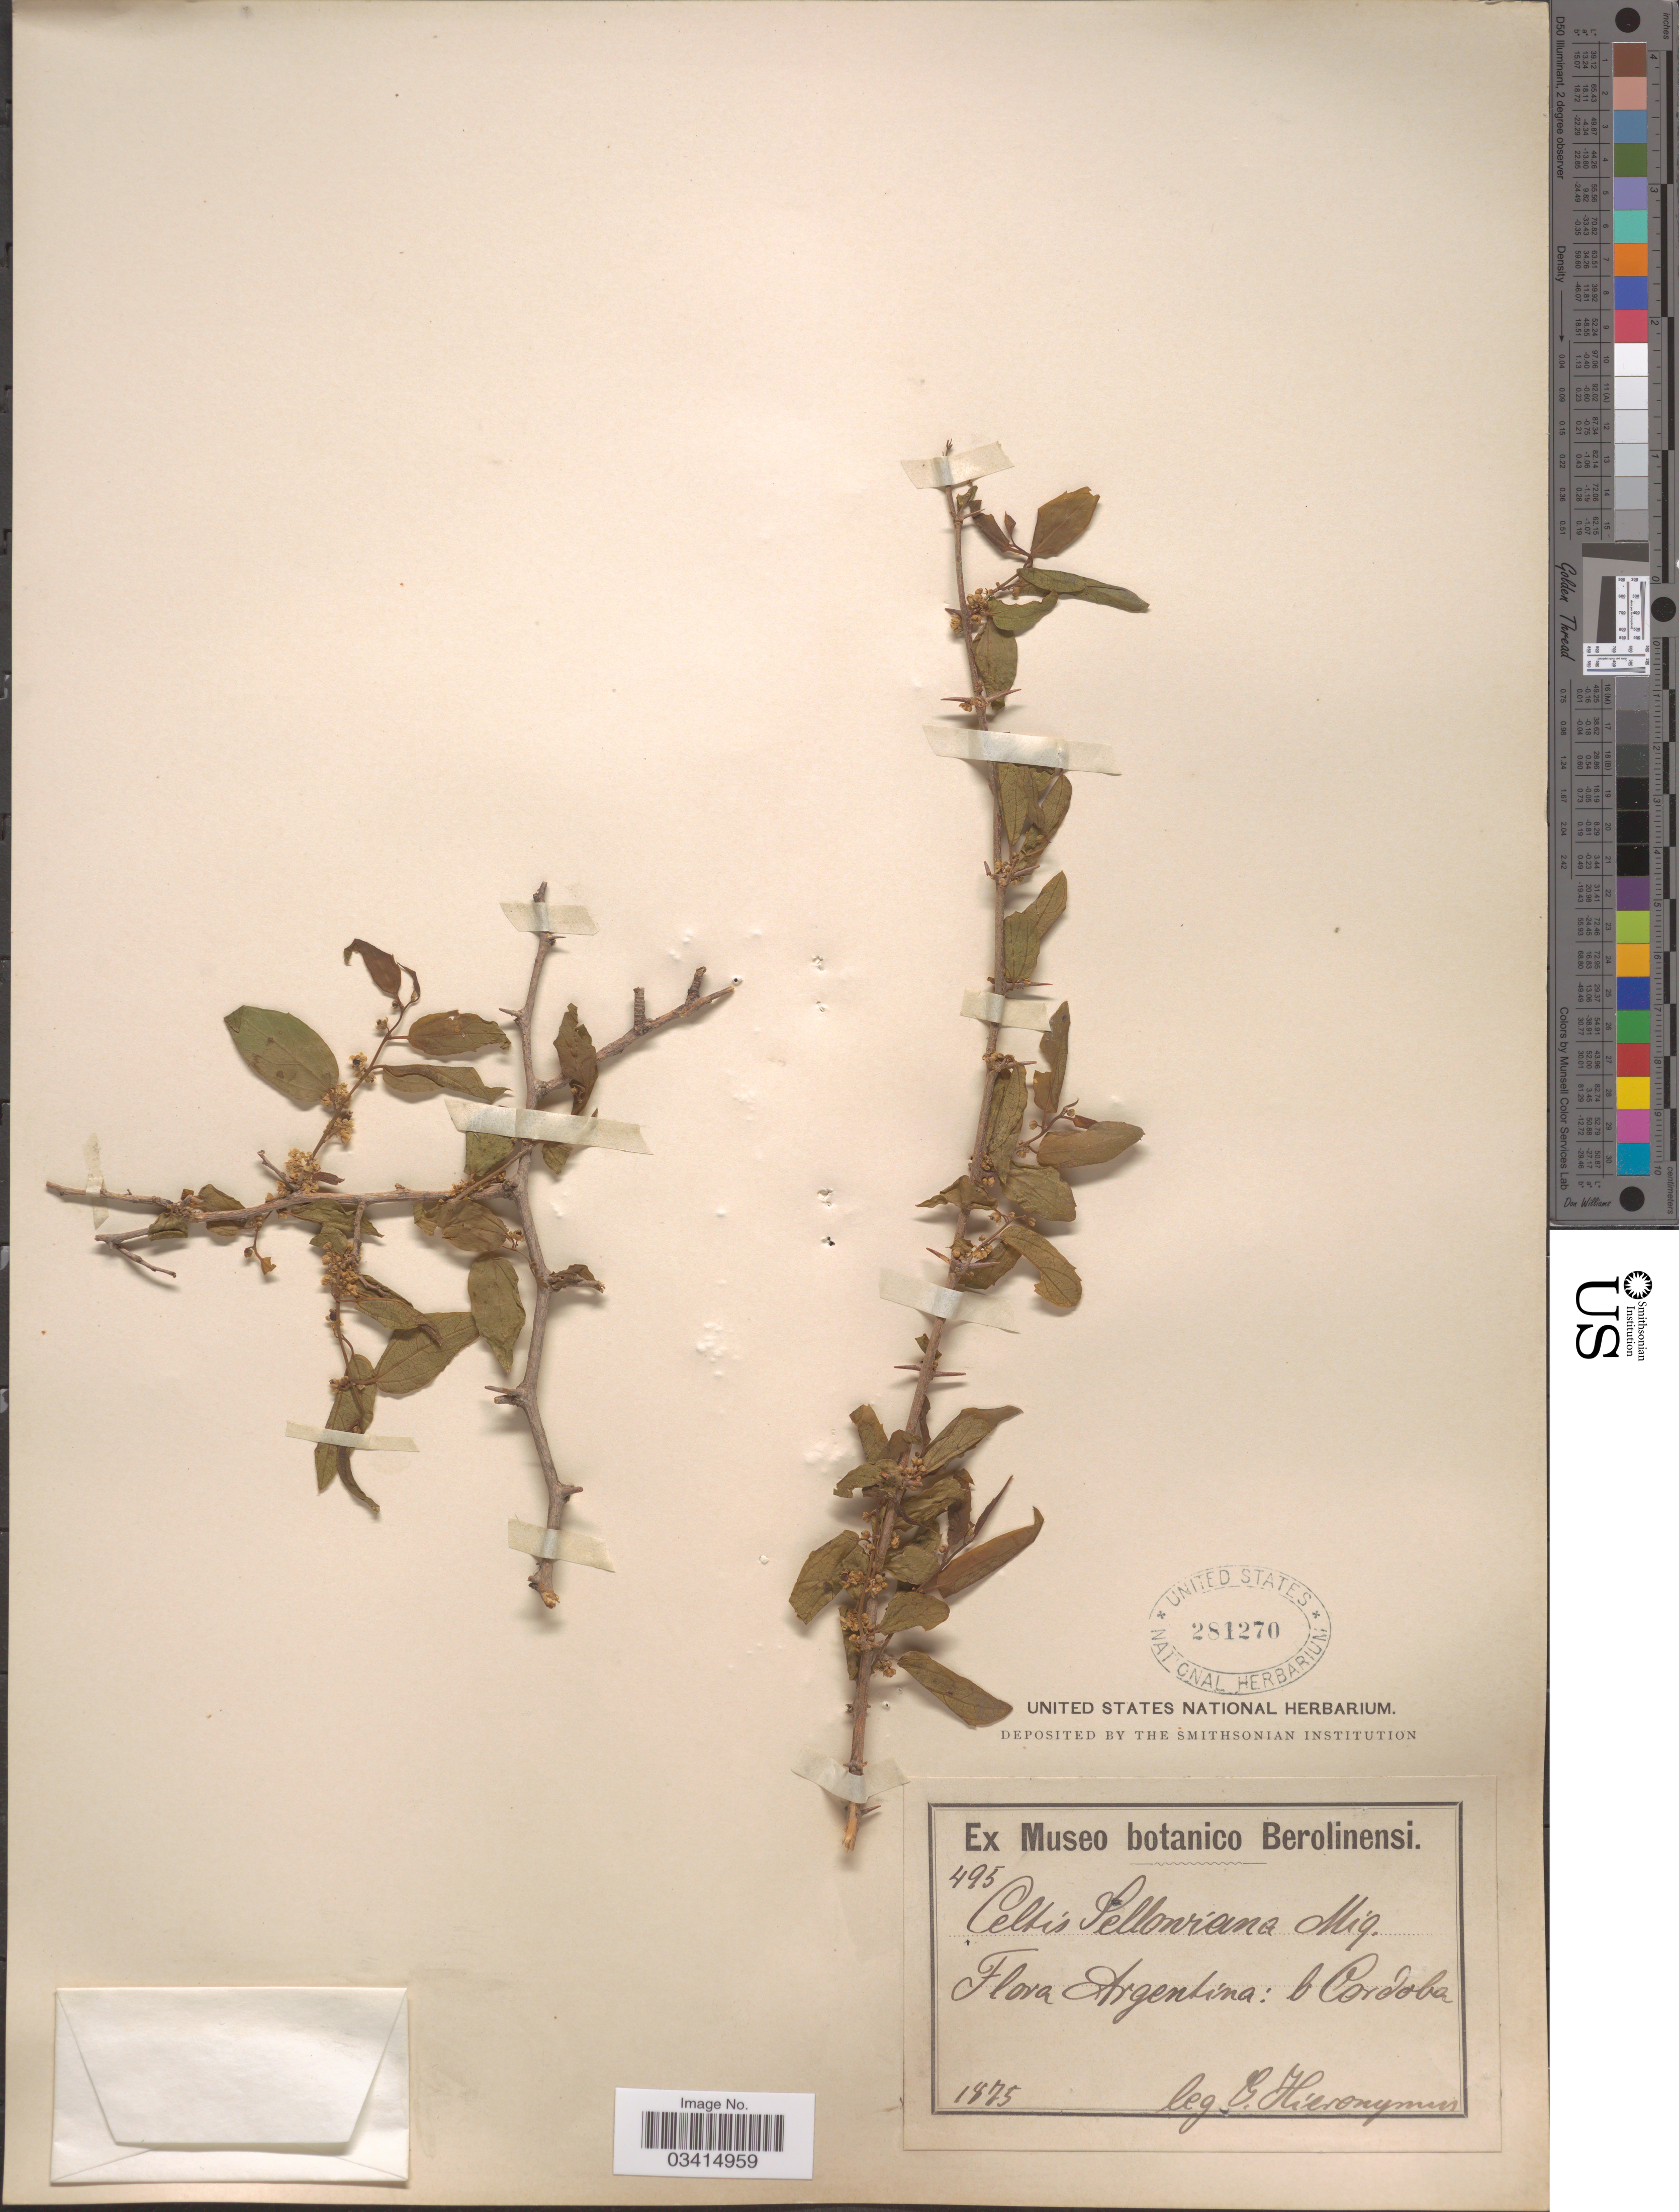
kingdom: Plantae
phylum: Tracheophyta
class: Magnoliopsida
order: Rosales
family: Cannabaceae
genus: Celtis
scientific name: Celtis spinosa var. weddelliana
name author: (Planch.) Baehni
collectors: G. H. Hieronymus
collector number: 495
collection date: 1875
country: Argentina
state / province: Cordoba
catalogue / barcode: US 281270